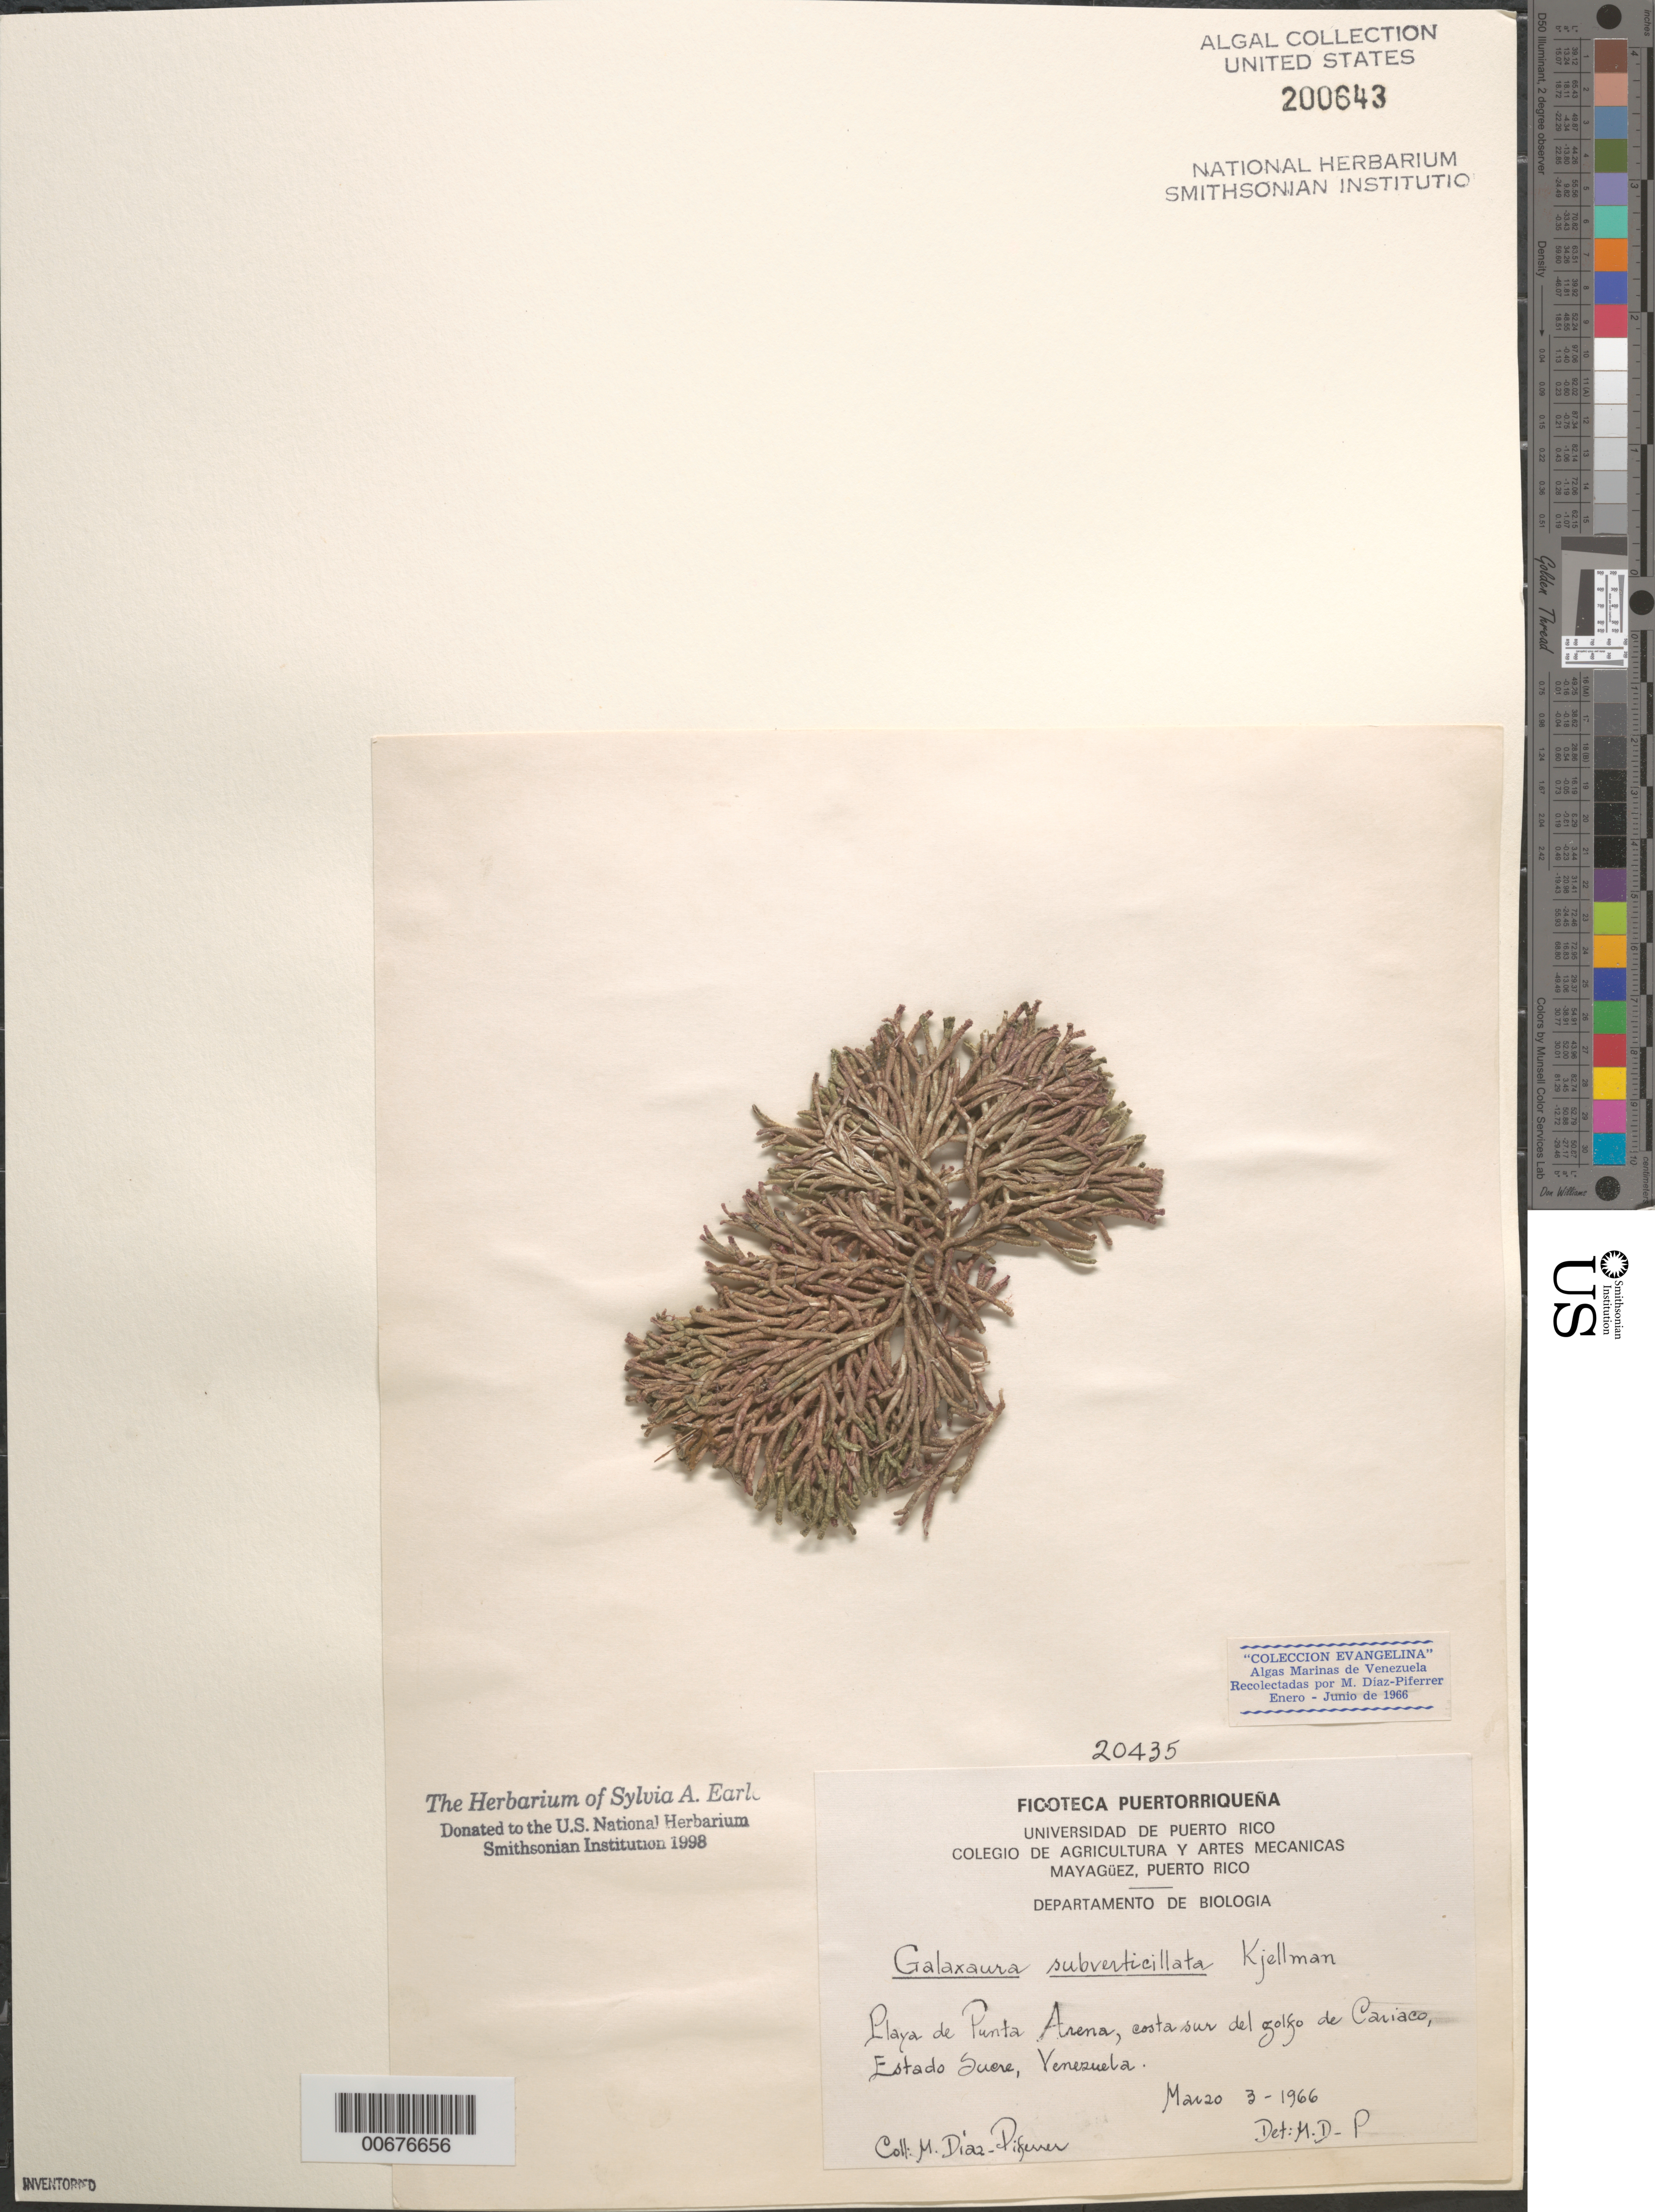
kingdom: Plantae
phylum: Rhodophyta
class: Florideophyceae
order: Nemaliales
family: Galaxauraceae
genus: Galaxaura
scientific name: Galaxaura rugosa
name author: (Ellis & Sol.) J.V.Lamouroux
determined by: Algae name updating Project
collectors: M. Diaz-Piferrer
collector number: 20435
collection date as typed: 03 Mar 1966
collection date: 1966-03-03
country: Venezuela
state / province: Sucre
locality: Playa de Punta Arena, Golfo de Cariaco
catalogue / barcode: US 200643